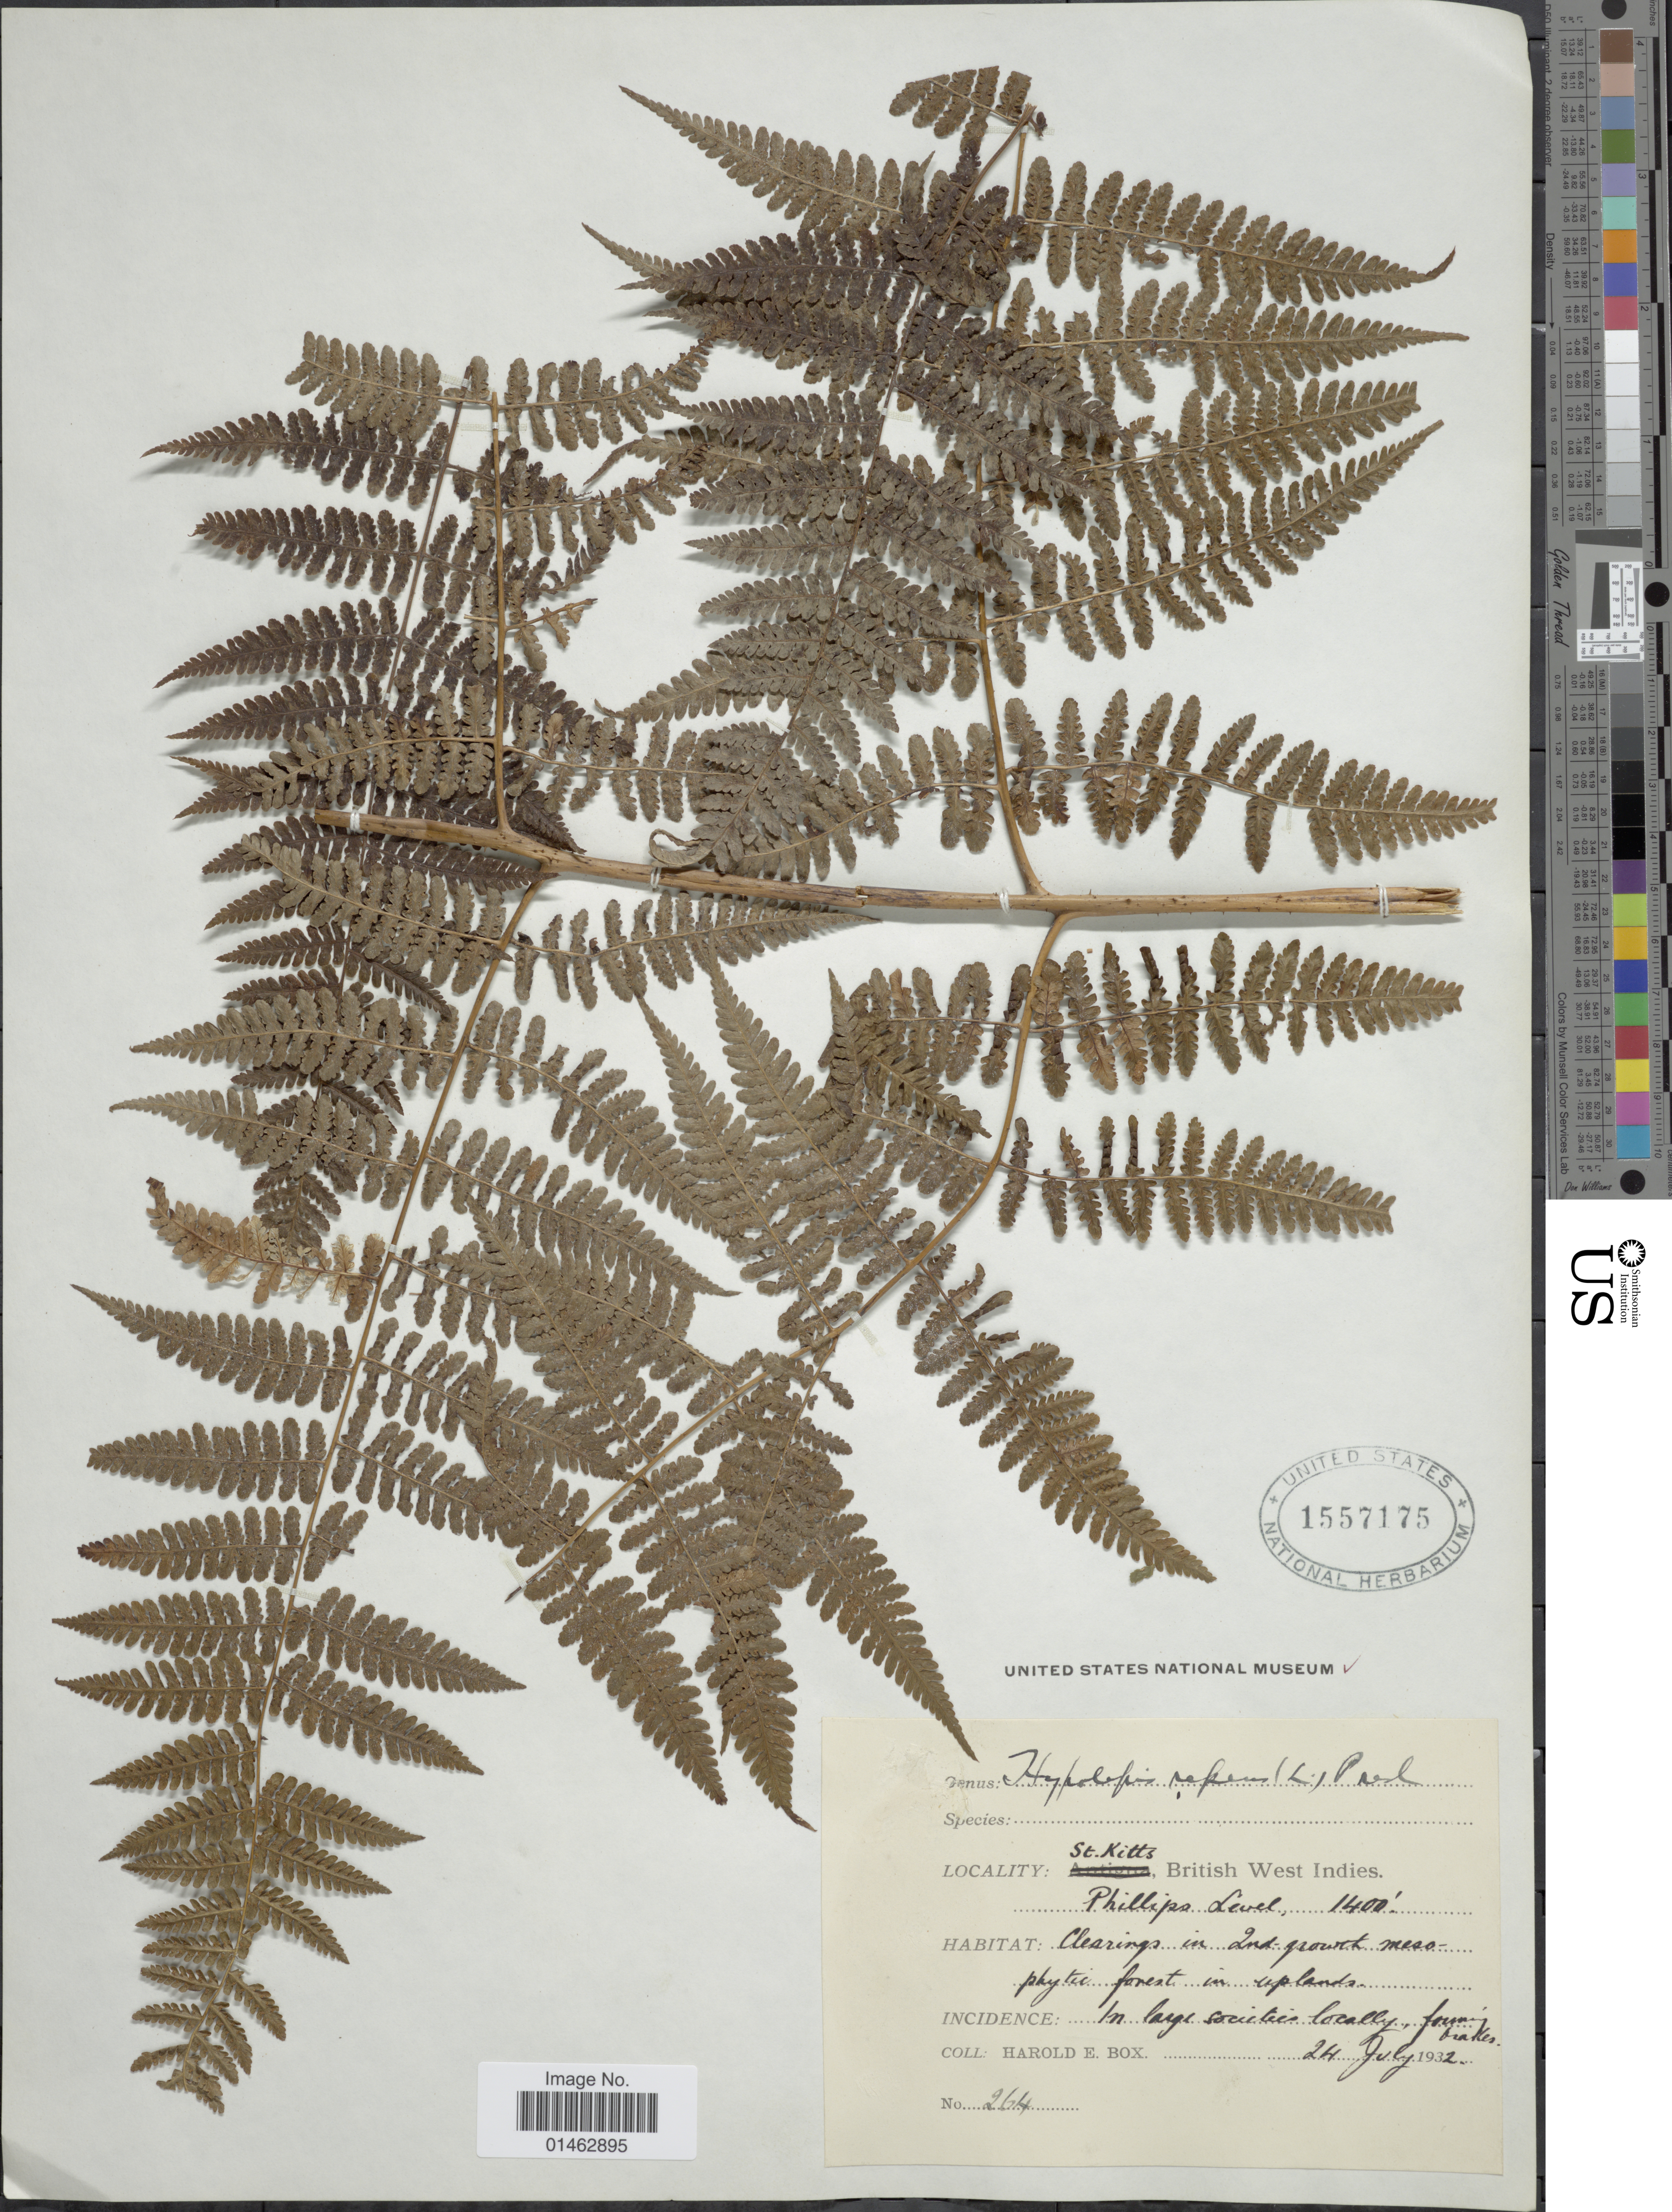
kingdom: Plantae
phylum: Tracheophyta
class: Polypodiopsida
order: Polypodiales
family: Dennstaedtiaceae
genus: Hypolepis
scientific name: Hypolepis repens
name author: (L.) C. Presl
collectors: H. E. Box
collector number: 264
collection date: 1932-07-24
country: St. Christopher-Nevis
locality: St kitts, British West Indies, Phillips Level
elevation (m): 427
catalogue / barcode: US 1557175